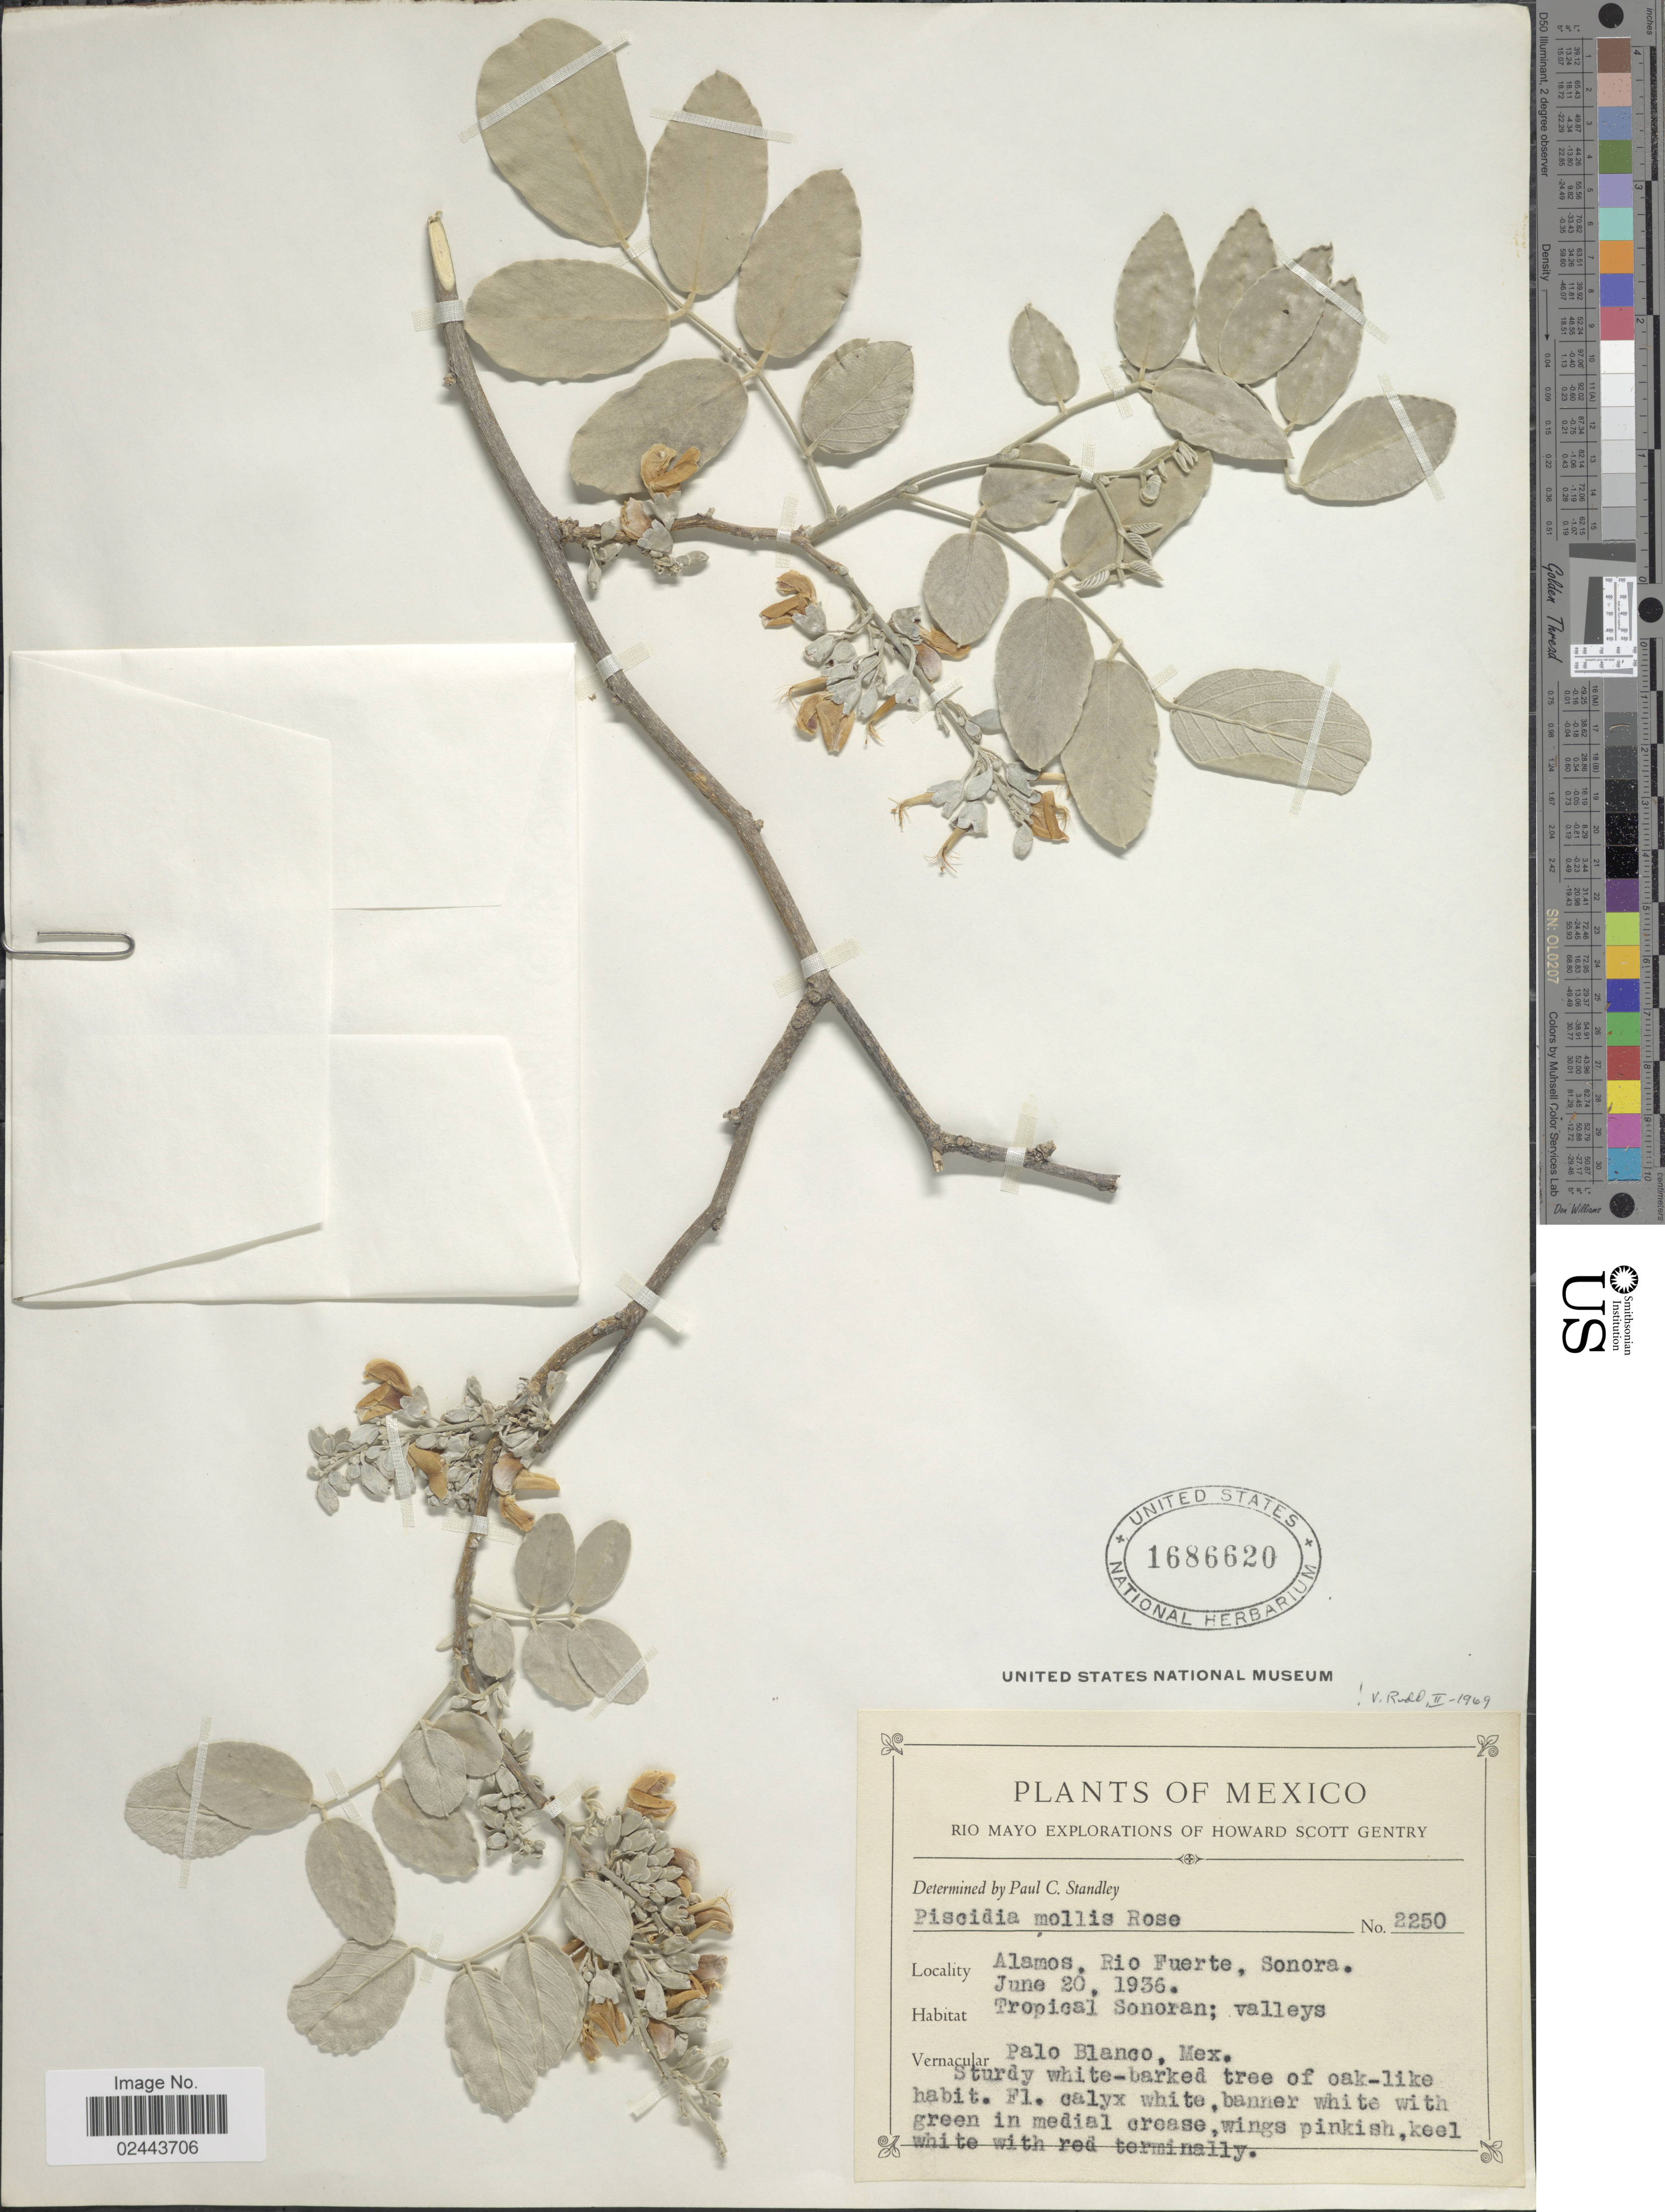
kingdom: Plantae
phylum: Tracheophyta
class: Magnoliopsida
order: Fabales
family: Fabaceae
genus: Piscidia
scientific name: Piscidia mollis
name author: Rose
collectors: P. C. Standley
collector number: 2250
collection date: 1936-06-20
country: Mexico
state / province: Sonora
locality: Alamos, Rio Fuerte, Tropical Sonoran; valleys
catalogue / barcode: US 1686620